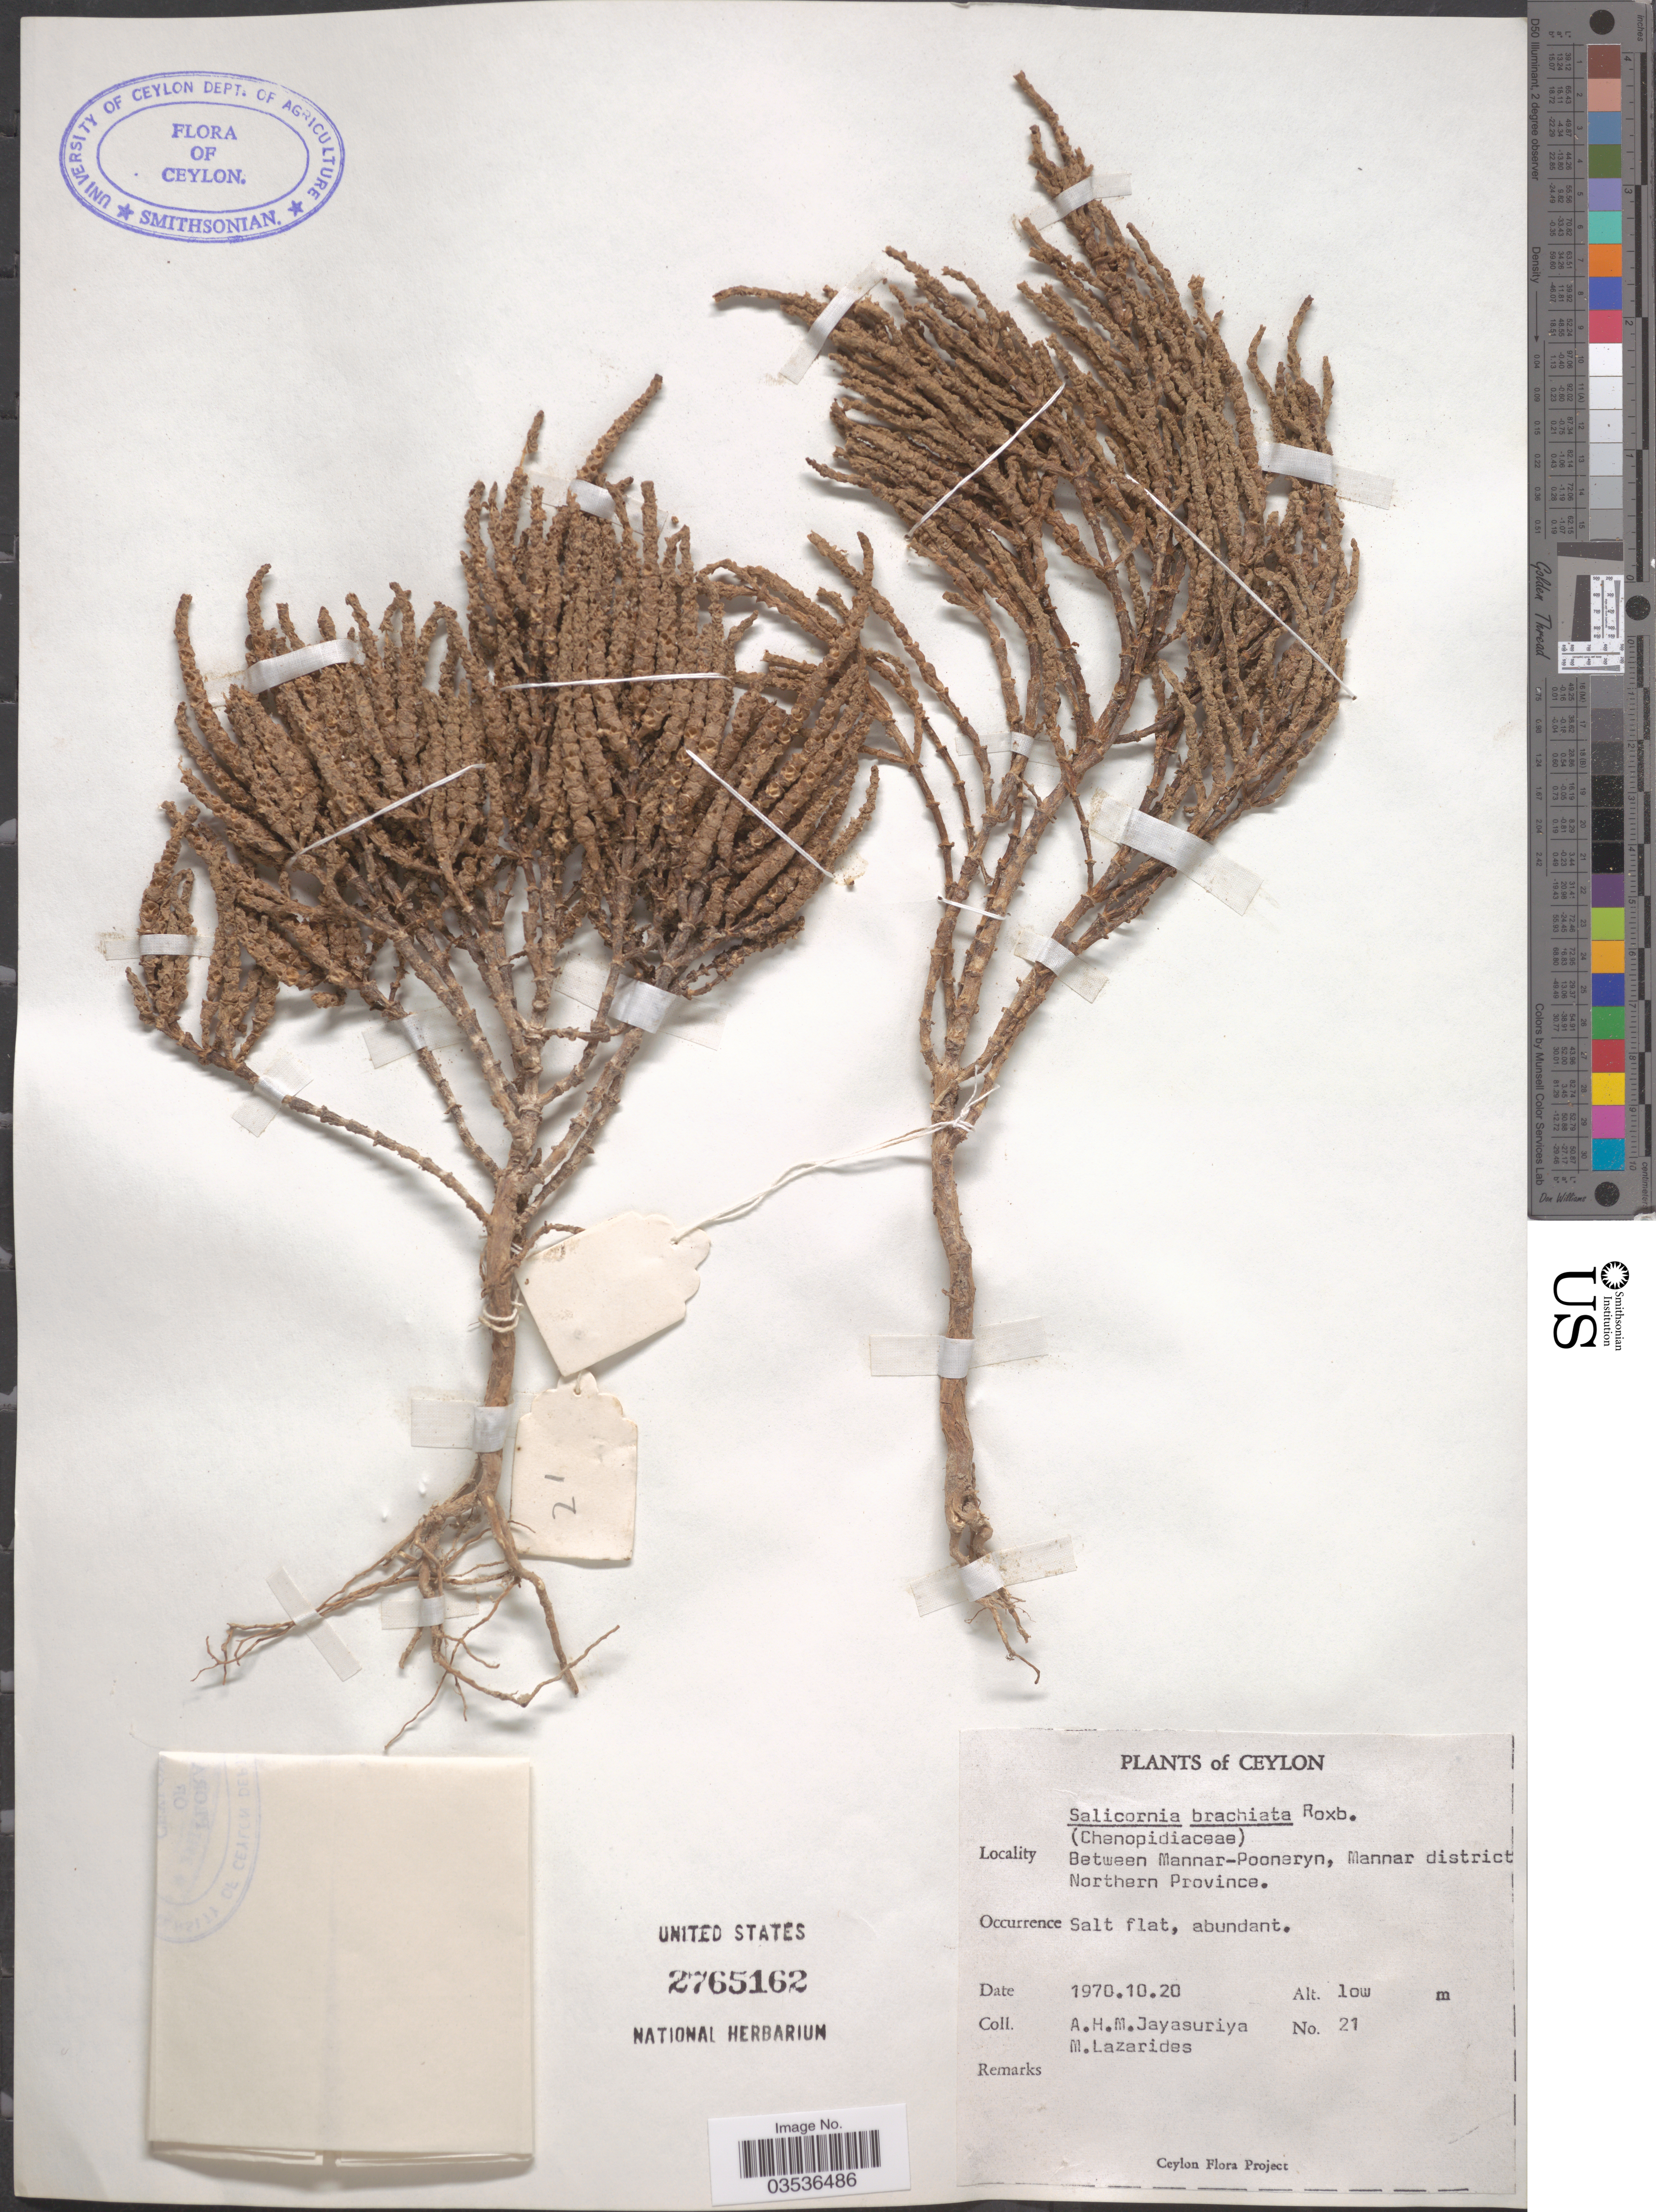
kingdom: Plantae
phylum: Tracheophyta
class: Magnoliopsida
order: Caryophyllales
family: Amaranthaceae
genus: Salicornia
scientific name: Salicornia brachiata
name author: Miq.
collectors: A. H. Jayasuriya & M. Lazarides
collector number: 21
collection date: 1970-10-20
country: Sri Lanka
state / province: Northern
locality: Ceylon. Between Mannar-Pooneryn, Mannar district.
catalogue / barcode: US 2765162